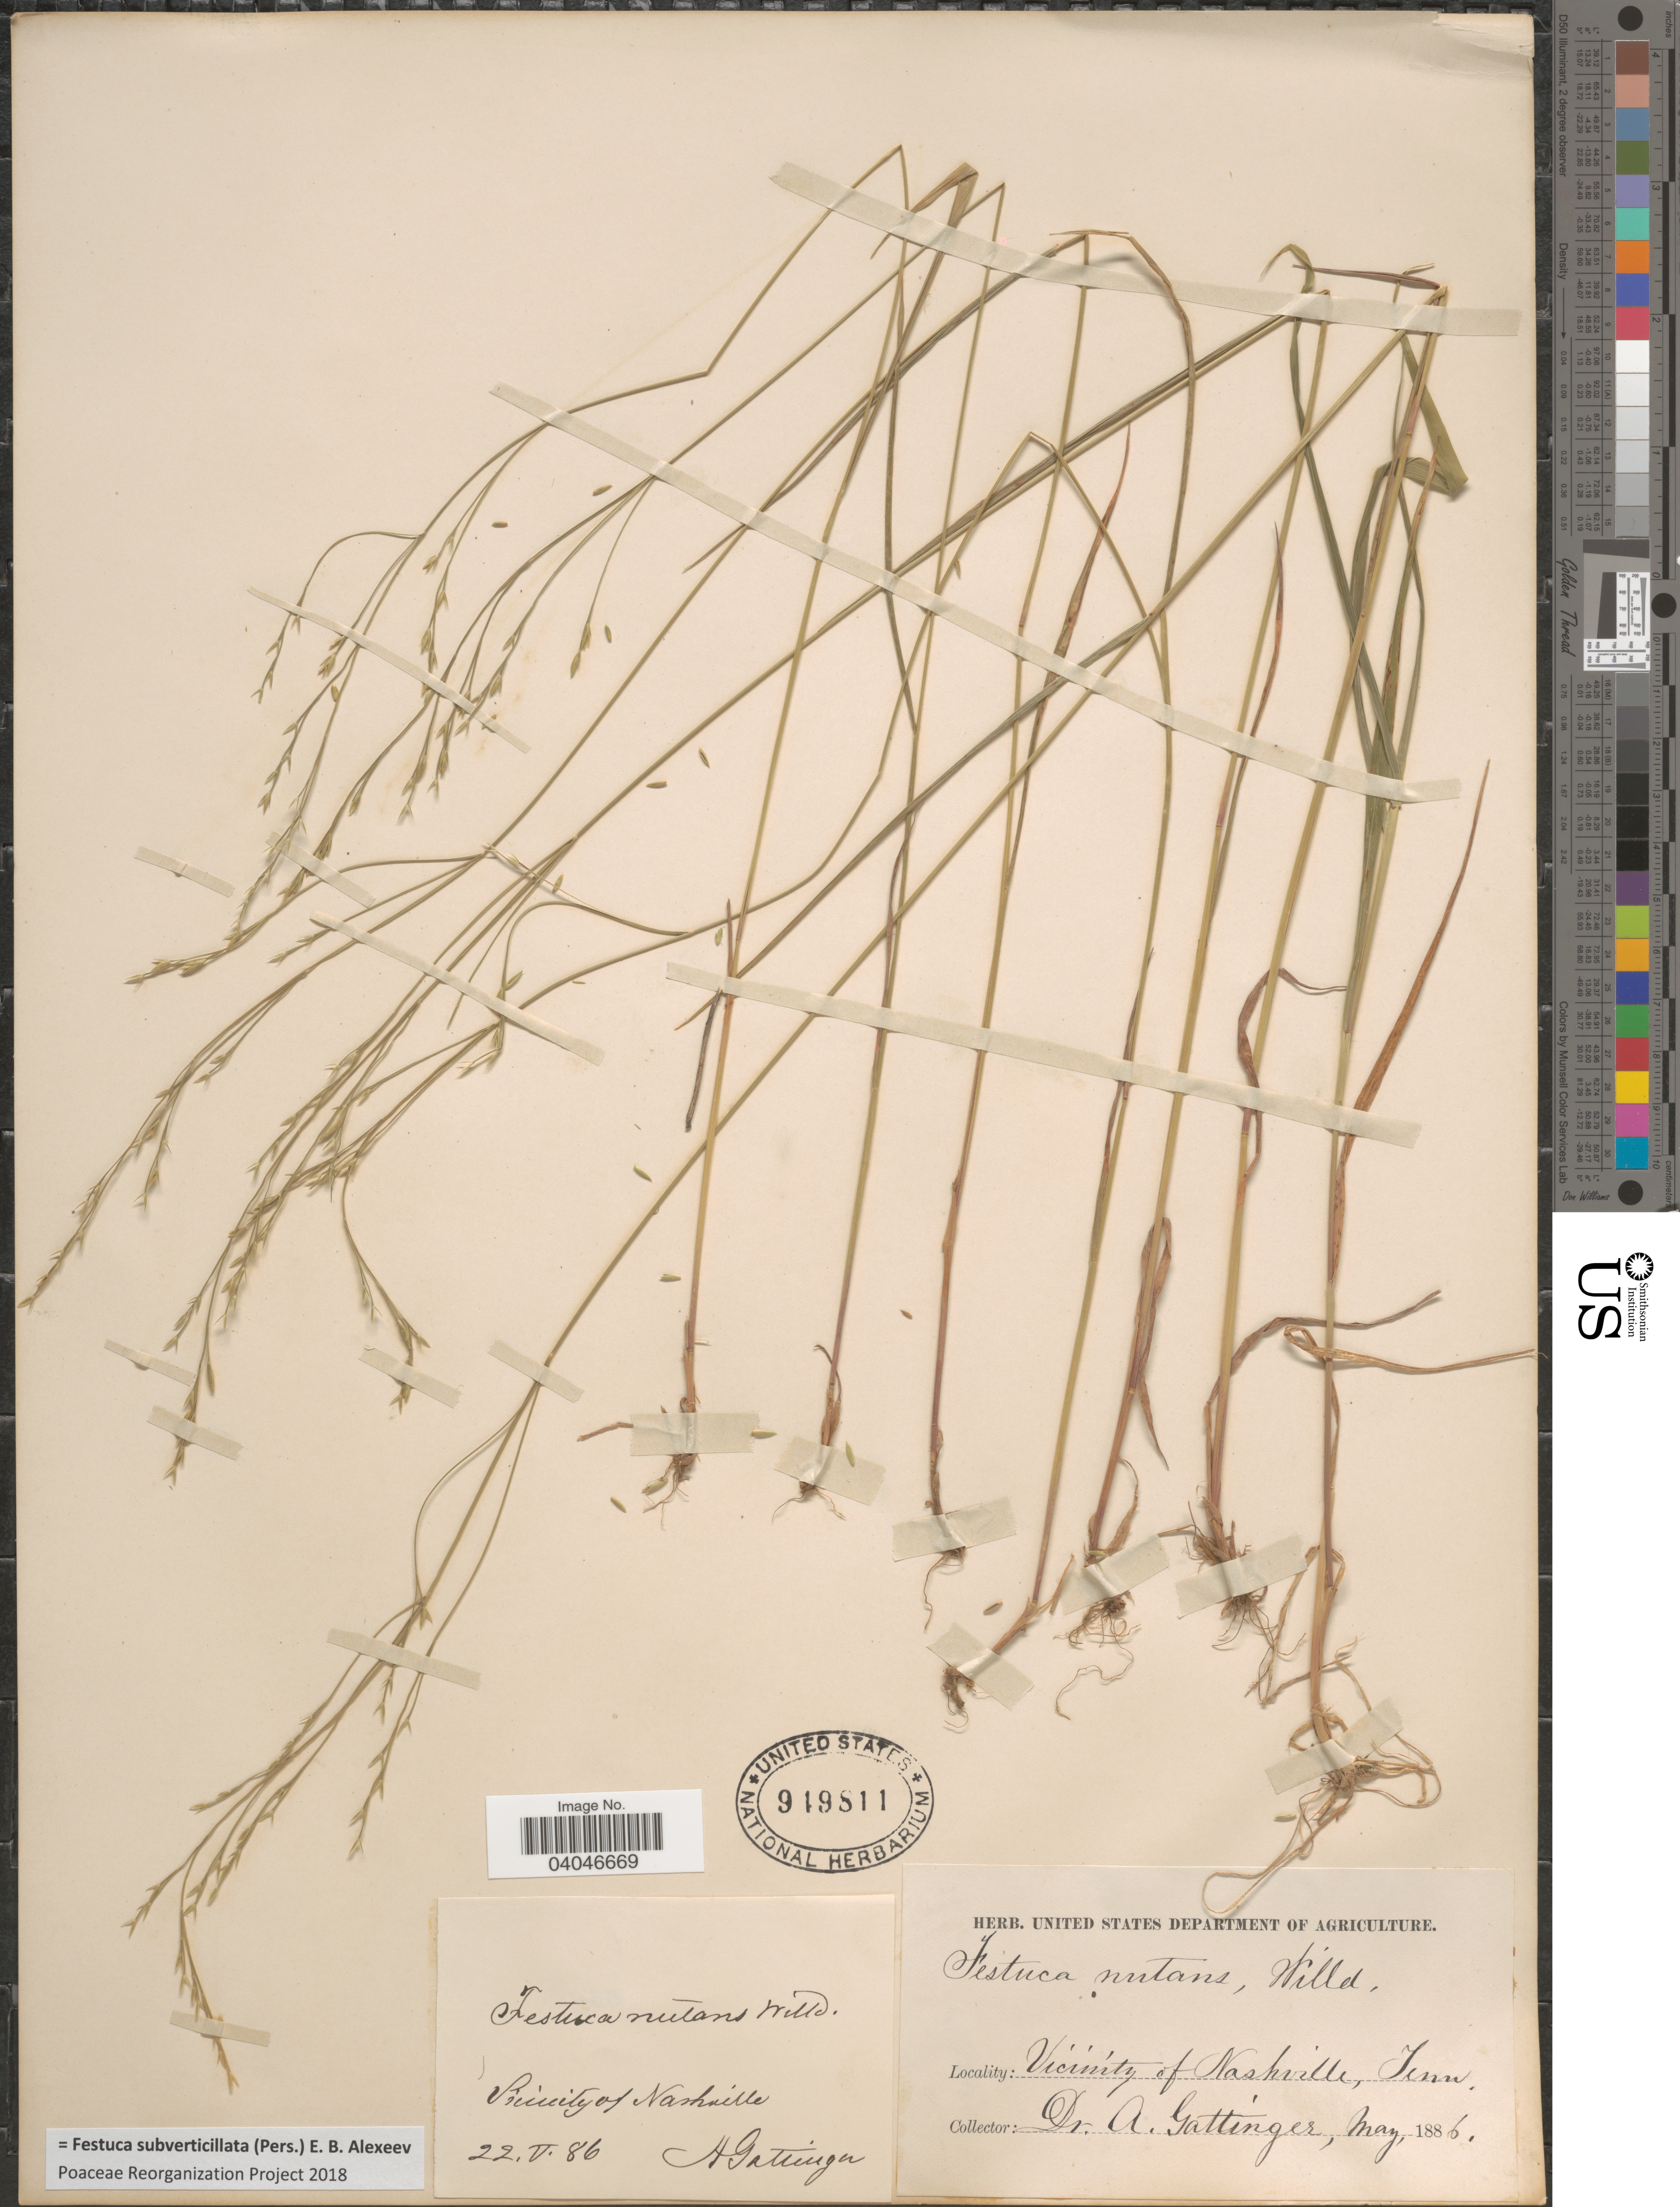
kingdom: Plantae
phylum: Tracheophyta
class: Liliopsida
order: Poales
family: Poaceae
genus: Festuca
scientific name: Festuca subverticillata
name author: (Pers.) E.B. Alexeev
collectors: A. Gattinger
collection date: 1886-05-22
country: United States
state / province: Tennessee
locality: Vicinity of Nashville.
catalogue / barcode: US 949811